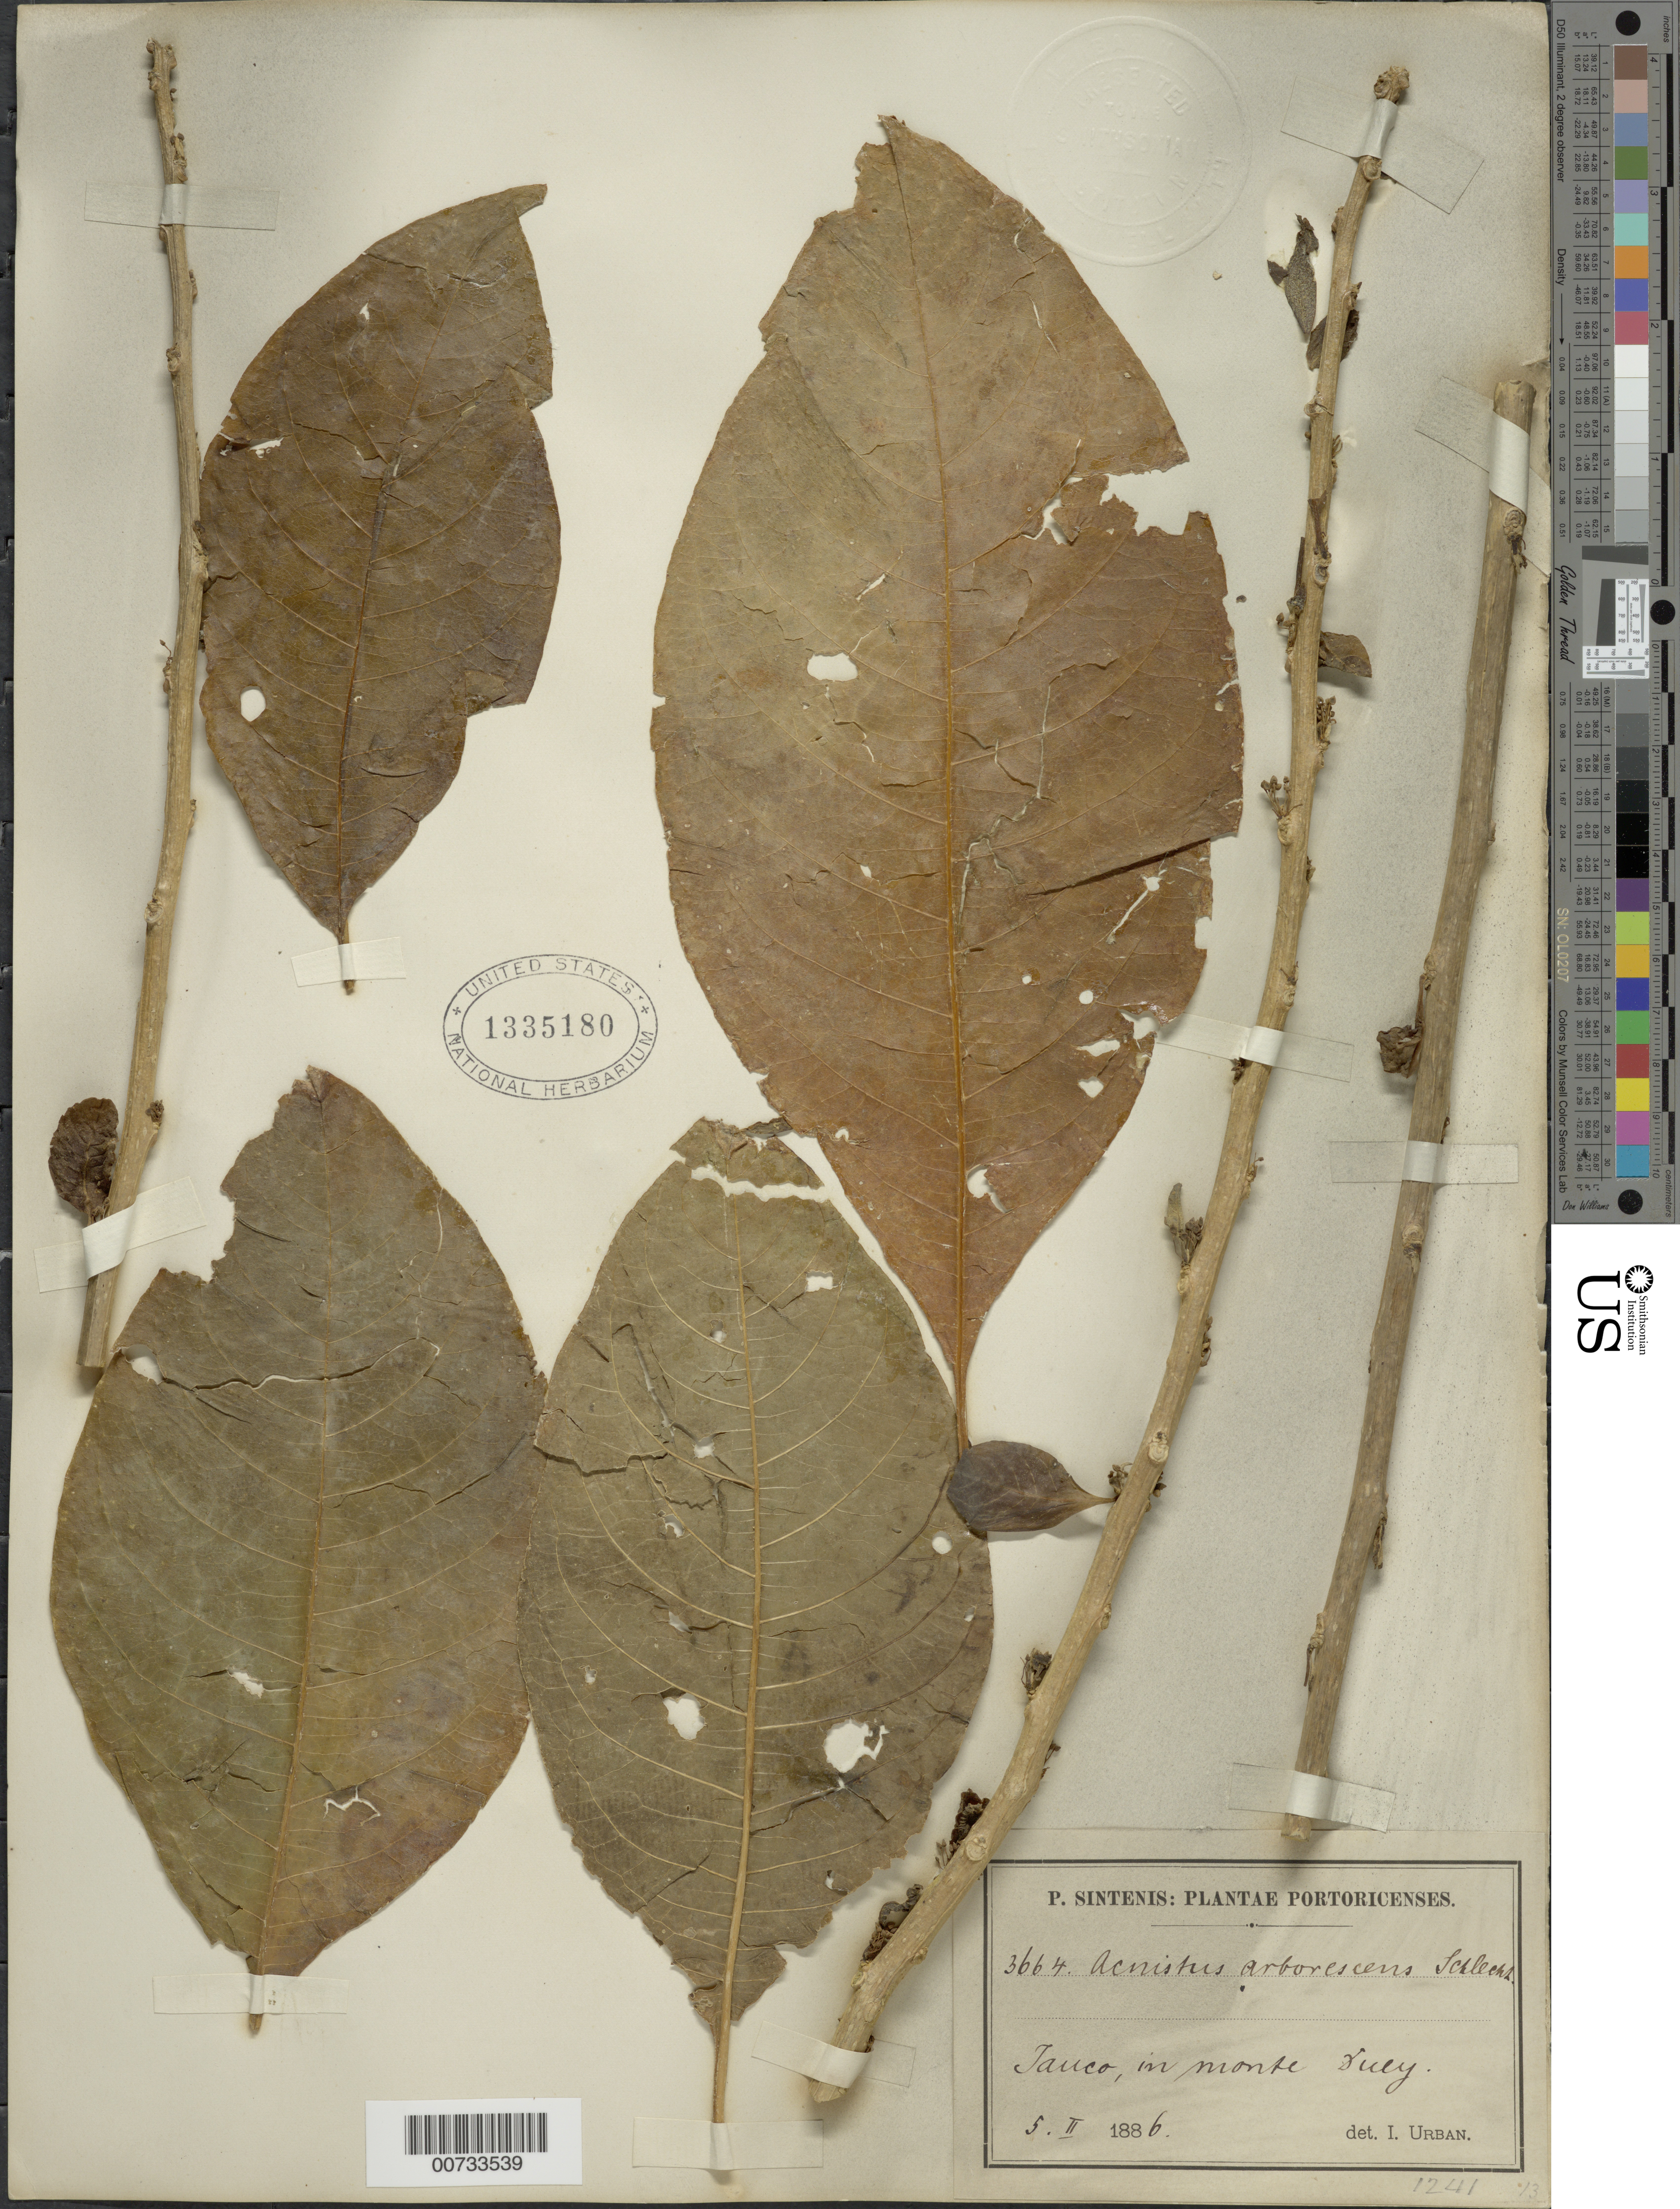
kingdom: Plantae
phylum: Tracheophyta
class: Magnoliopsida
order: Solanales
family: Solanaceae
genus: Acnistus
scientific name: Acnistus arborescens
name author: (L.) Schltdl.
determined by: Urban, Ignatz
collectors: P. Sintenis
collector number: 3664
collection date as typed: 05 Feb 1886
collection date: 1886-02-05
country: Puerto Rico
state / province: Yauco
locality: Yauco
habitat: In monte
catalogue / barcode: US 1335180